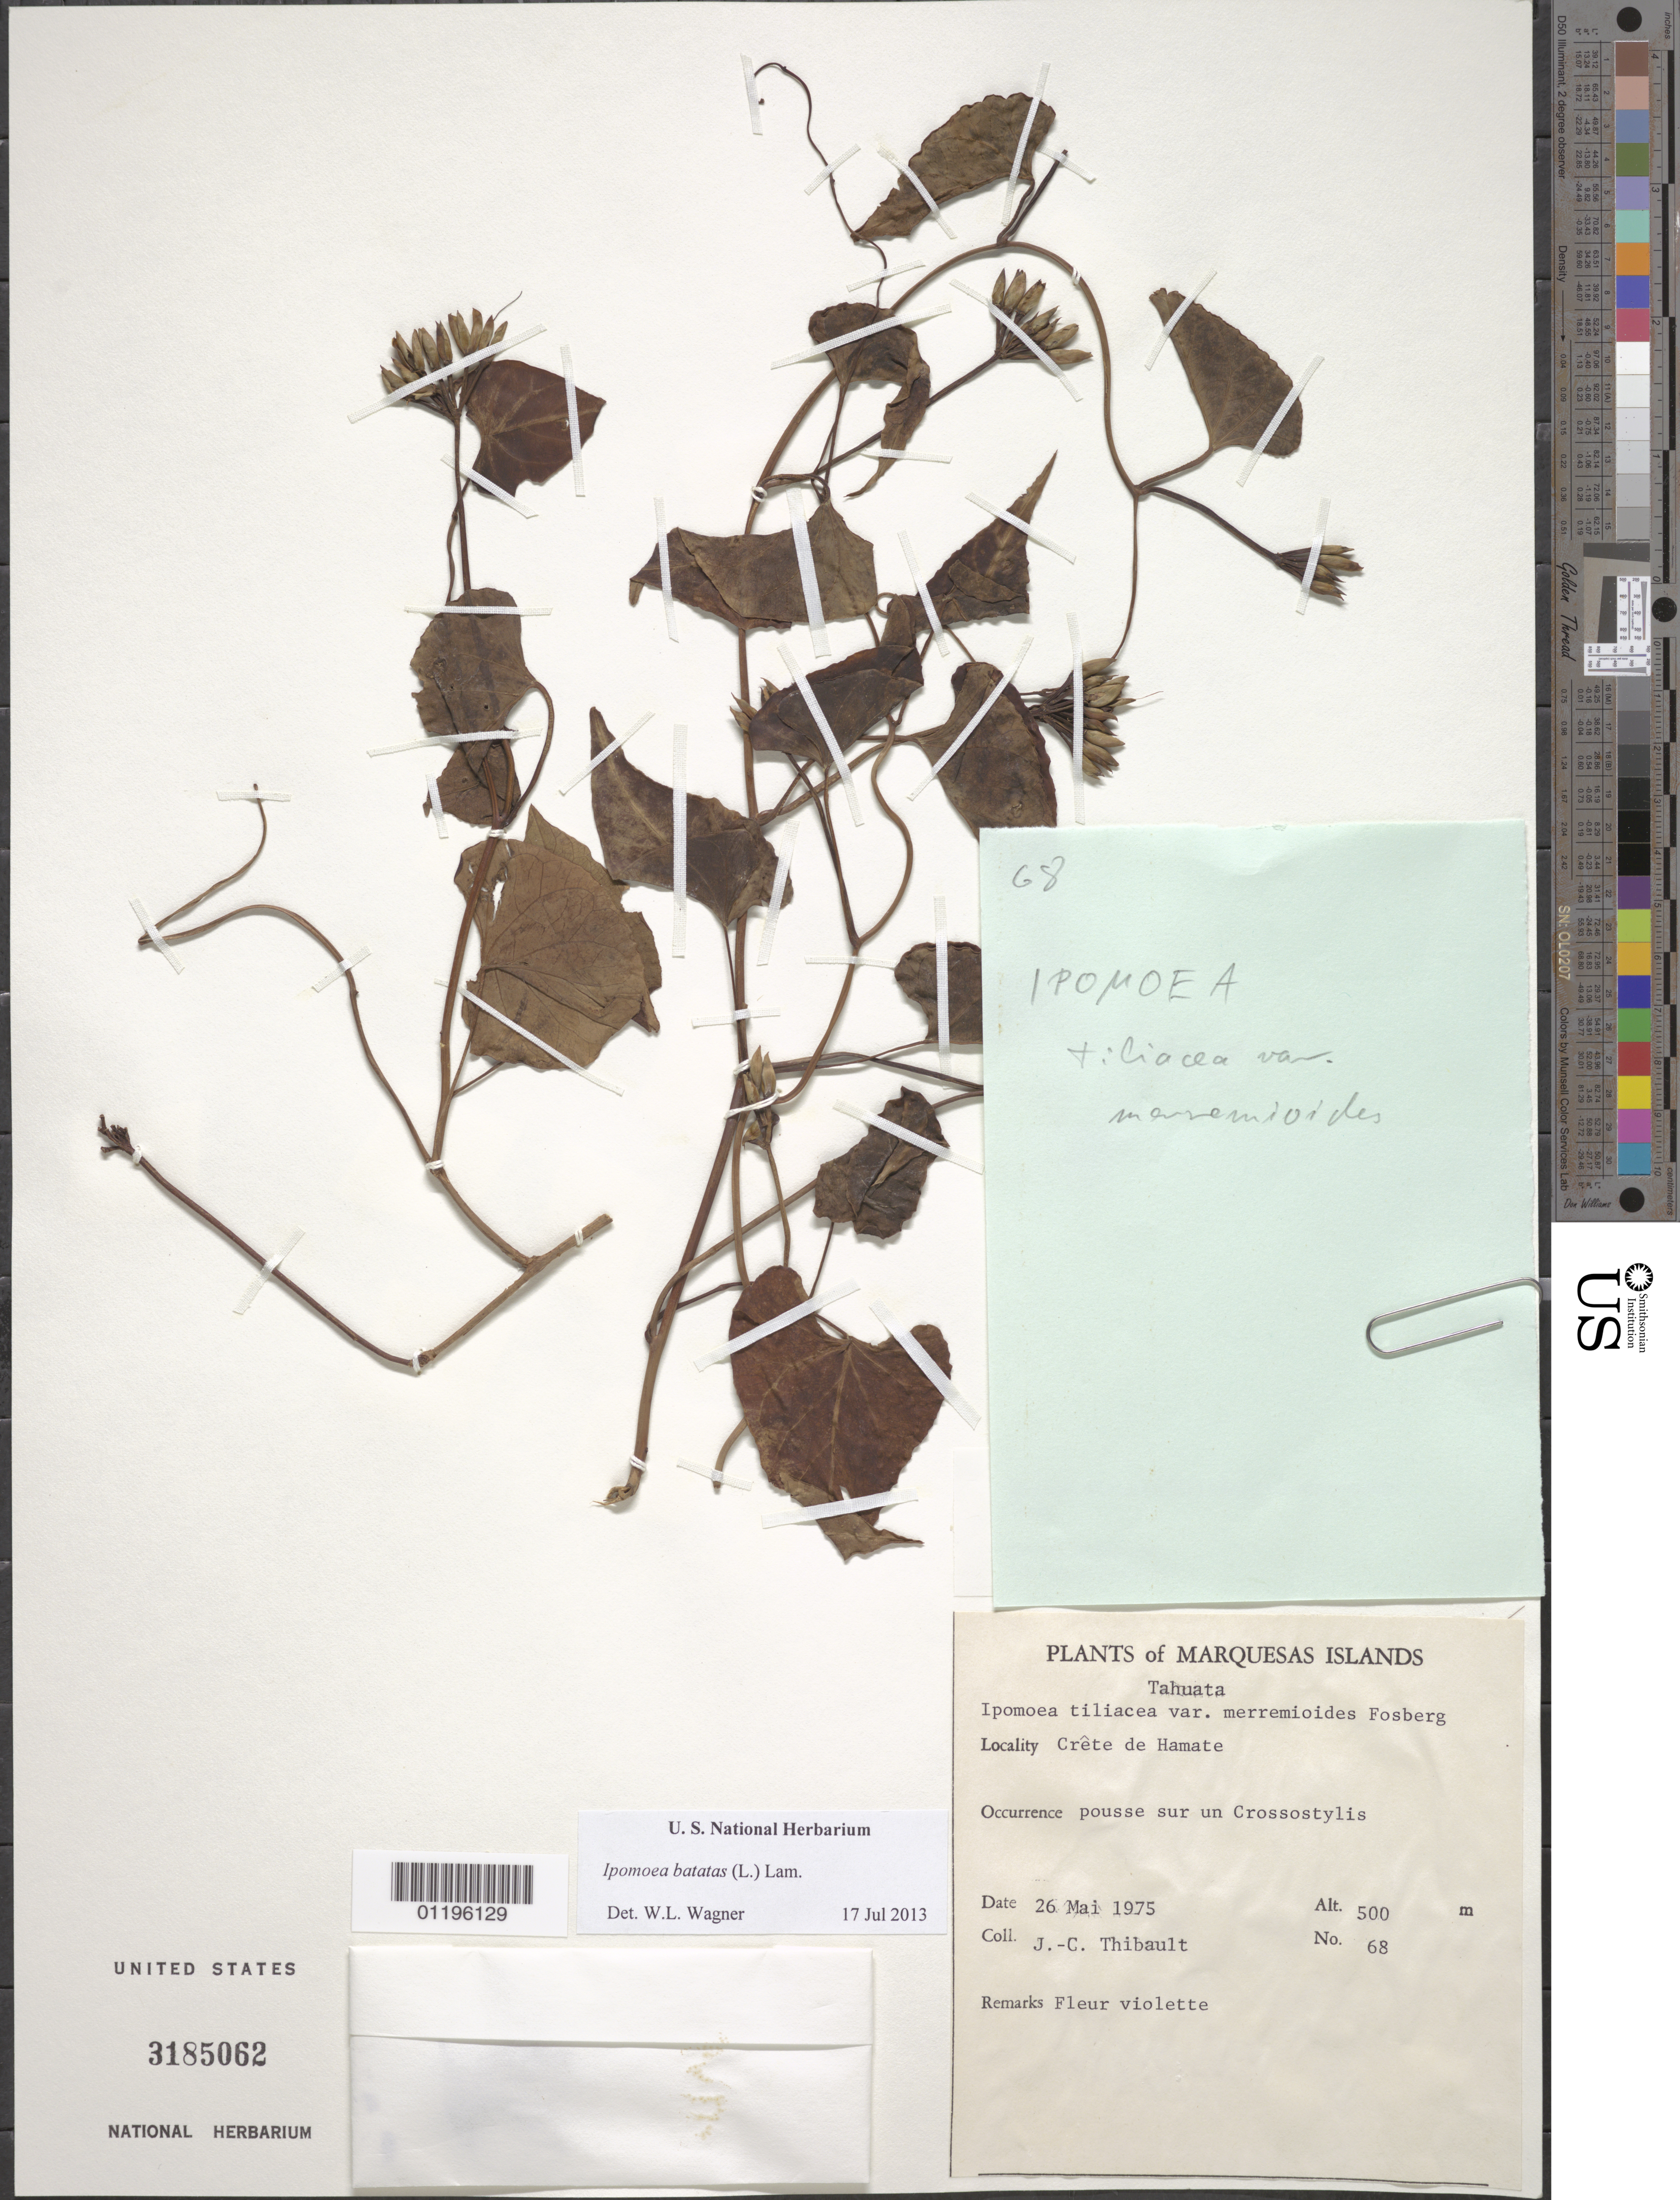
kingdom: Plantae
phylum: Tracheophyta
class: Magnoliopsida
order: Solanales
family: Convolvulaceae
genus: Ipomoea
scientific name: Ipomoea batatas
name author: (L.) Lam.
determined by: Wagner, W. L., (BOT), Smithsonian Institution - National Museum of Natural History (UNITED STATES)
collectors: J. Thibault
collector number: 68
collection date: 1975-05-26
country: French Polynesia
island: Tahuata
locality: crête de Hamate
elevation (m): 500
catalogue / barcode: US 3185062